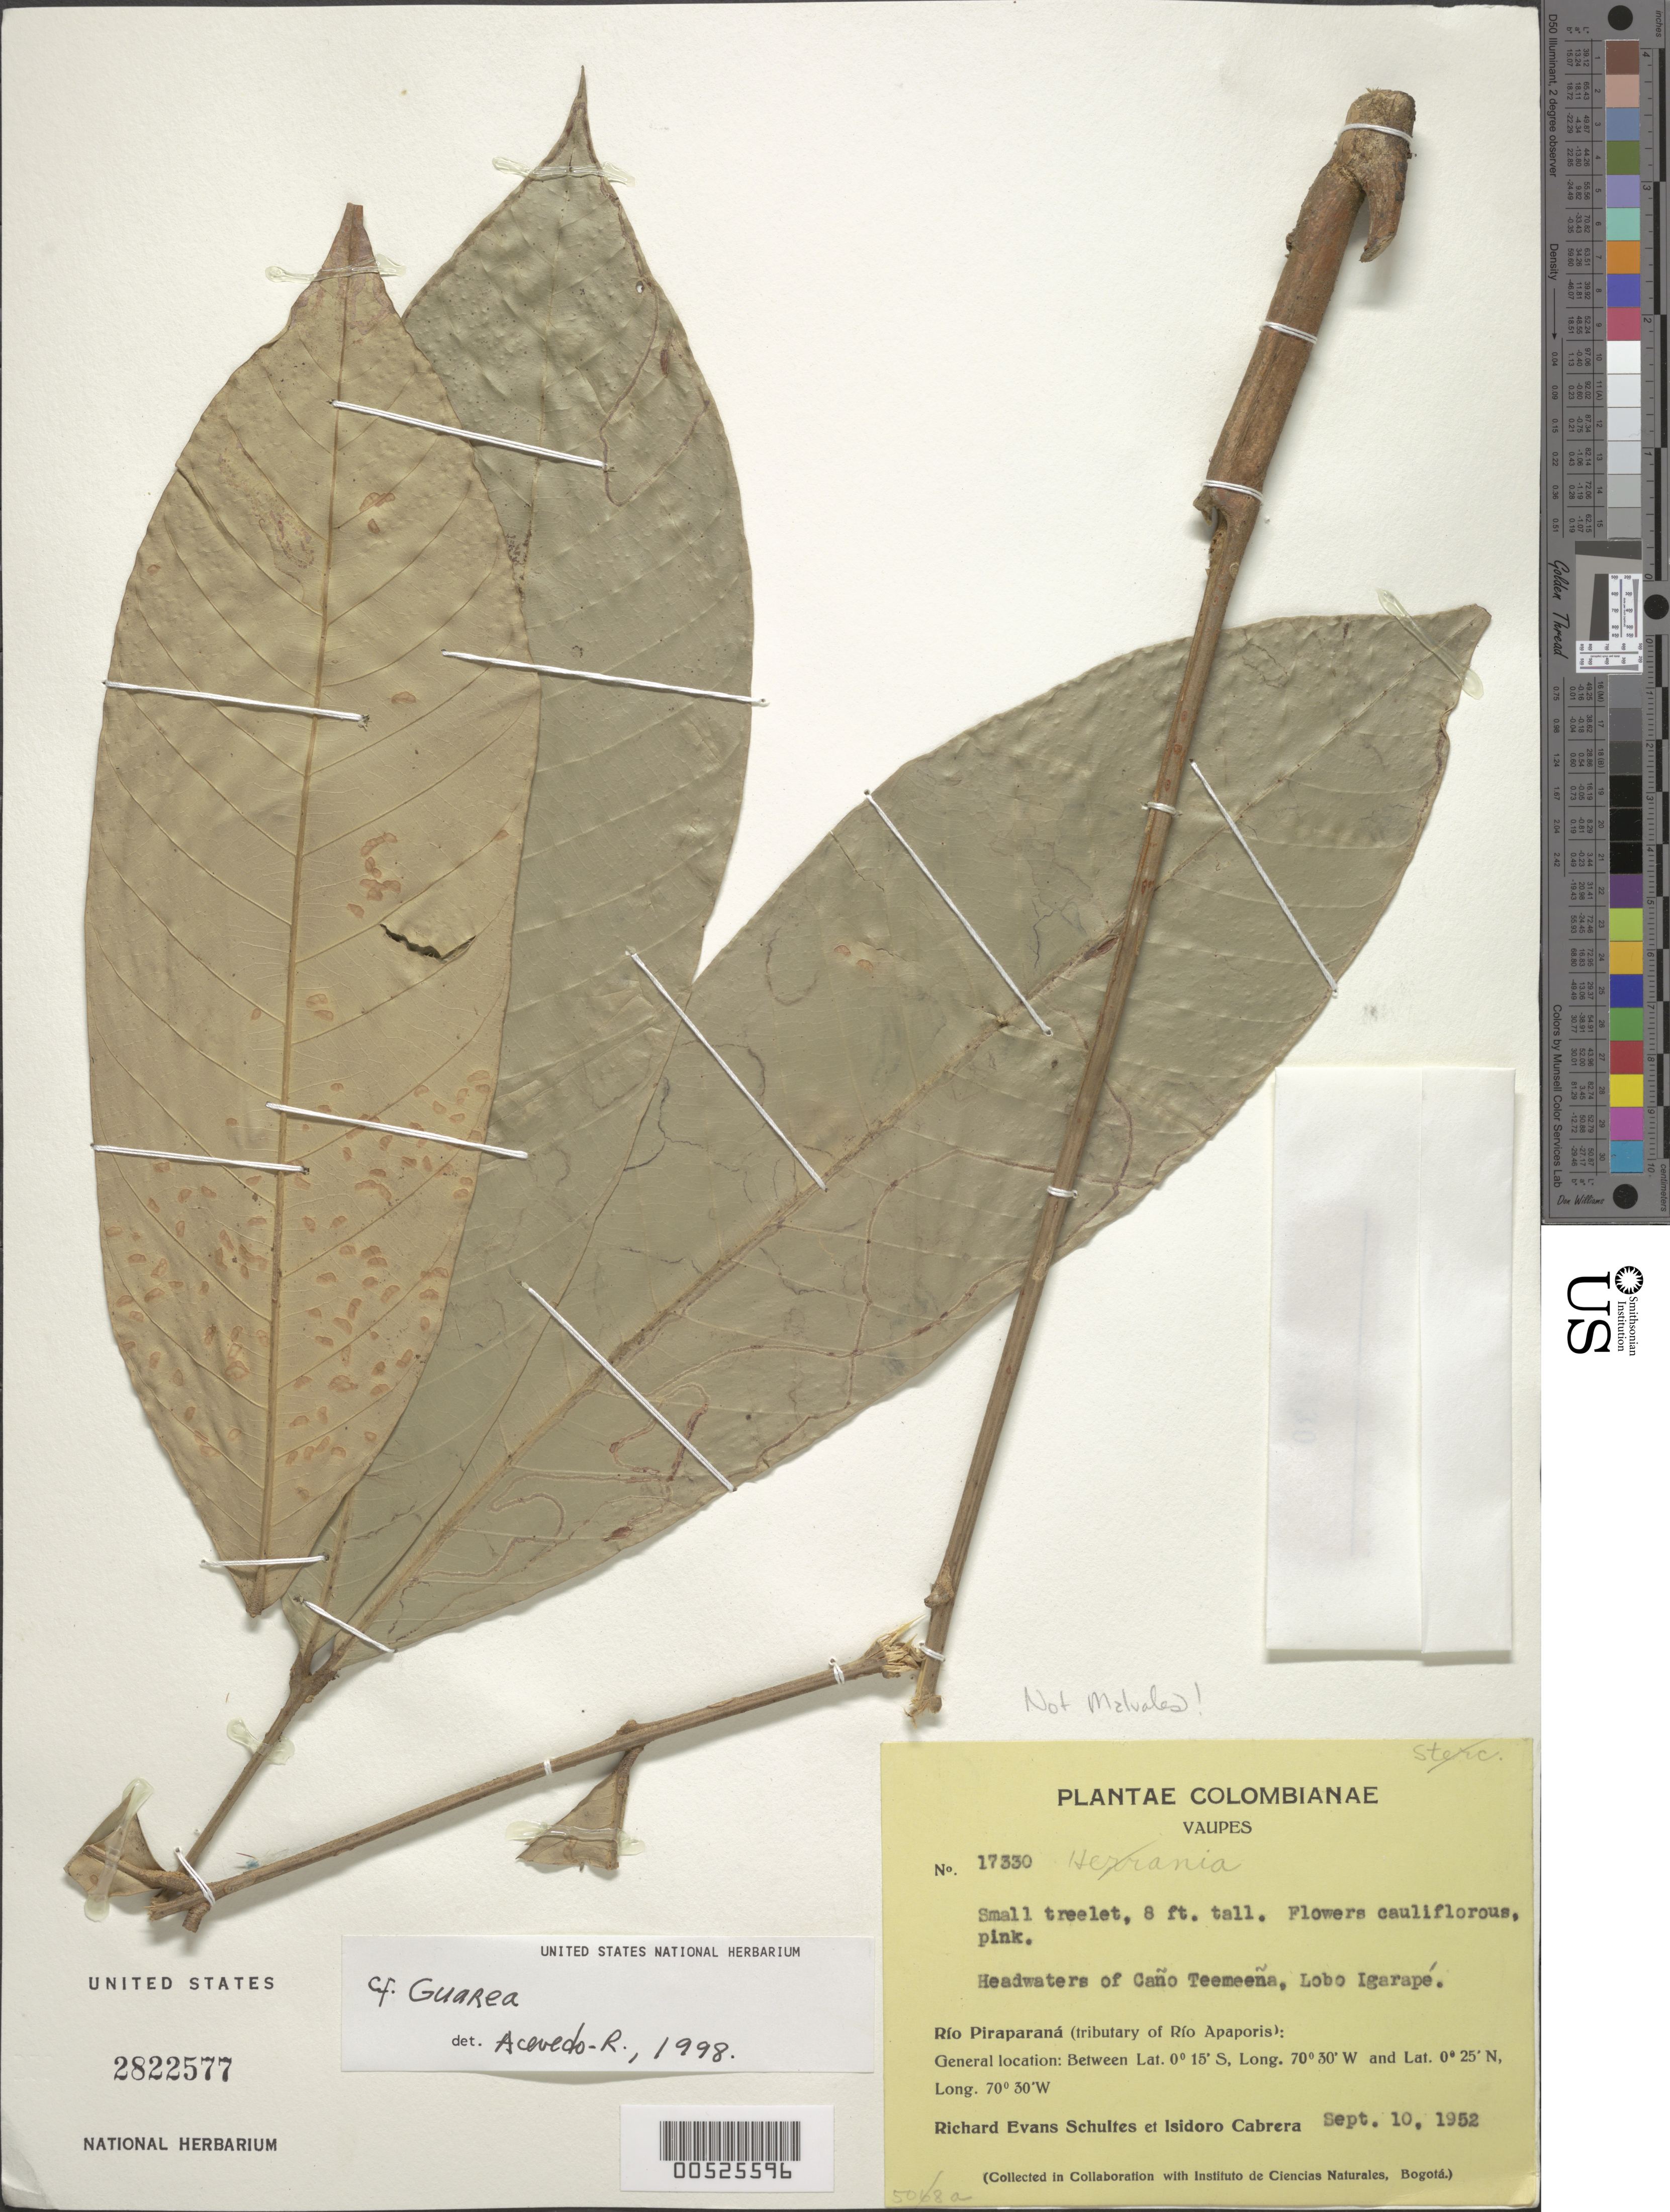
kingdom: Plantae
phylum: Tracheophyta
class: Magnoliopsida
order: Sapindales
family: Meliaceae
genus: Guarea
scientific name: Guarea sp.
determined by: Acevedo-Rodríguez, P., (BOT), Smithsonian Institution - National Museum of Natural History (UNITED STATES)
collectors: R. E. Schultes & I. Cabrera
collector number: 17330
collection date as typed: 10 Sep 1952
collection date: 1952-09-10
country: Colombia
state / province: Vaupés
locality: Headwaters of Caño Teemeeña, Lobo Igarapé. Río Piraparaná (tributary of Río Apaporris)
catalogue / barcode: US 2822577